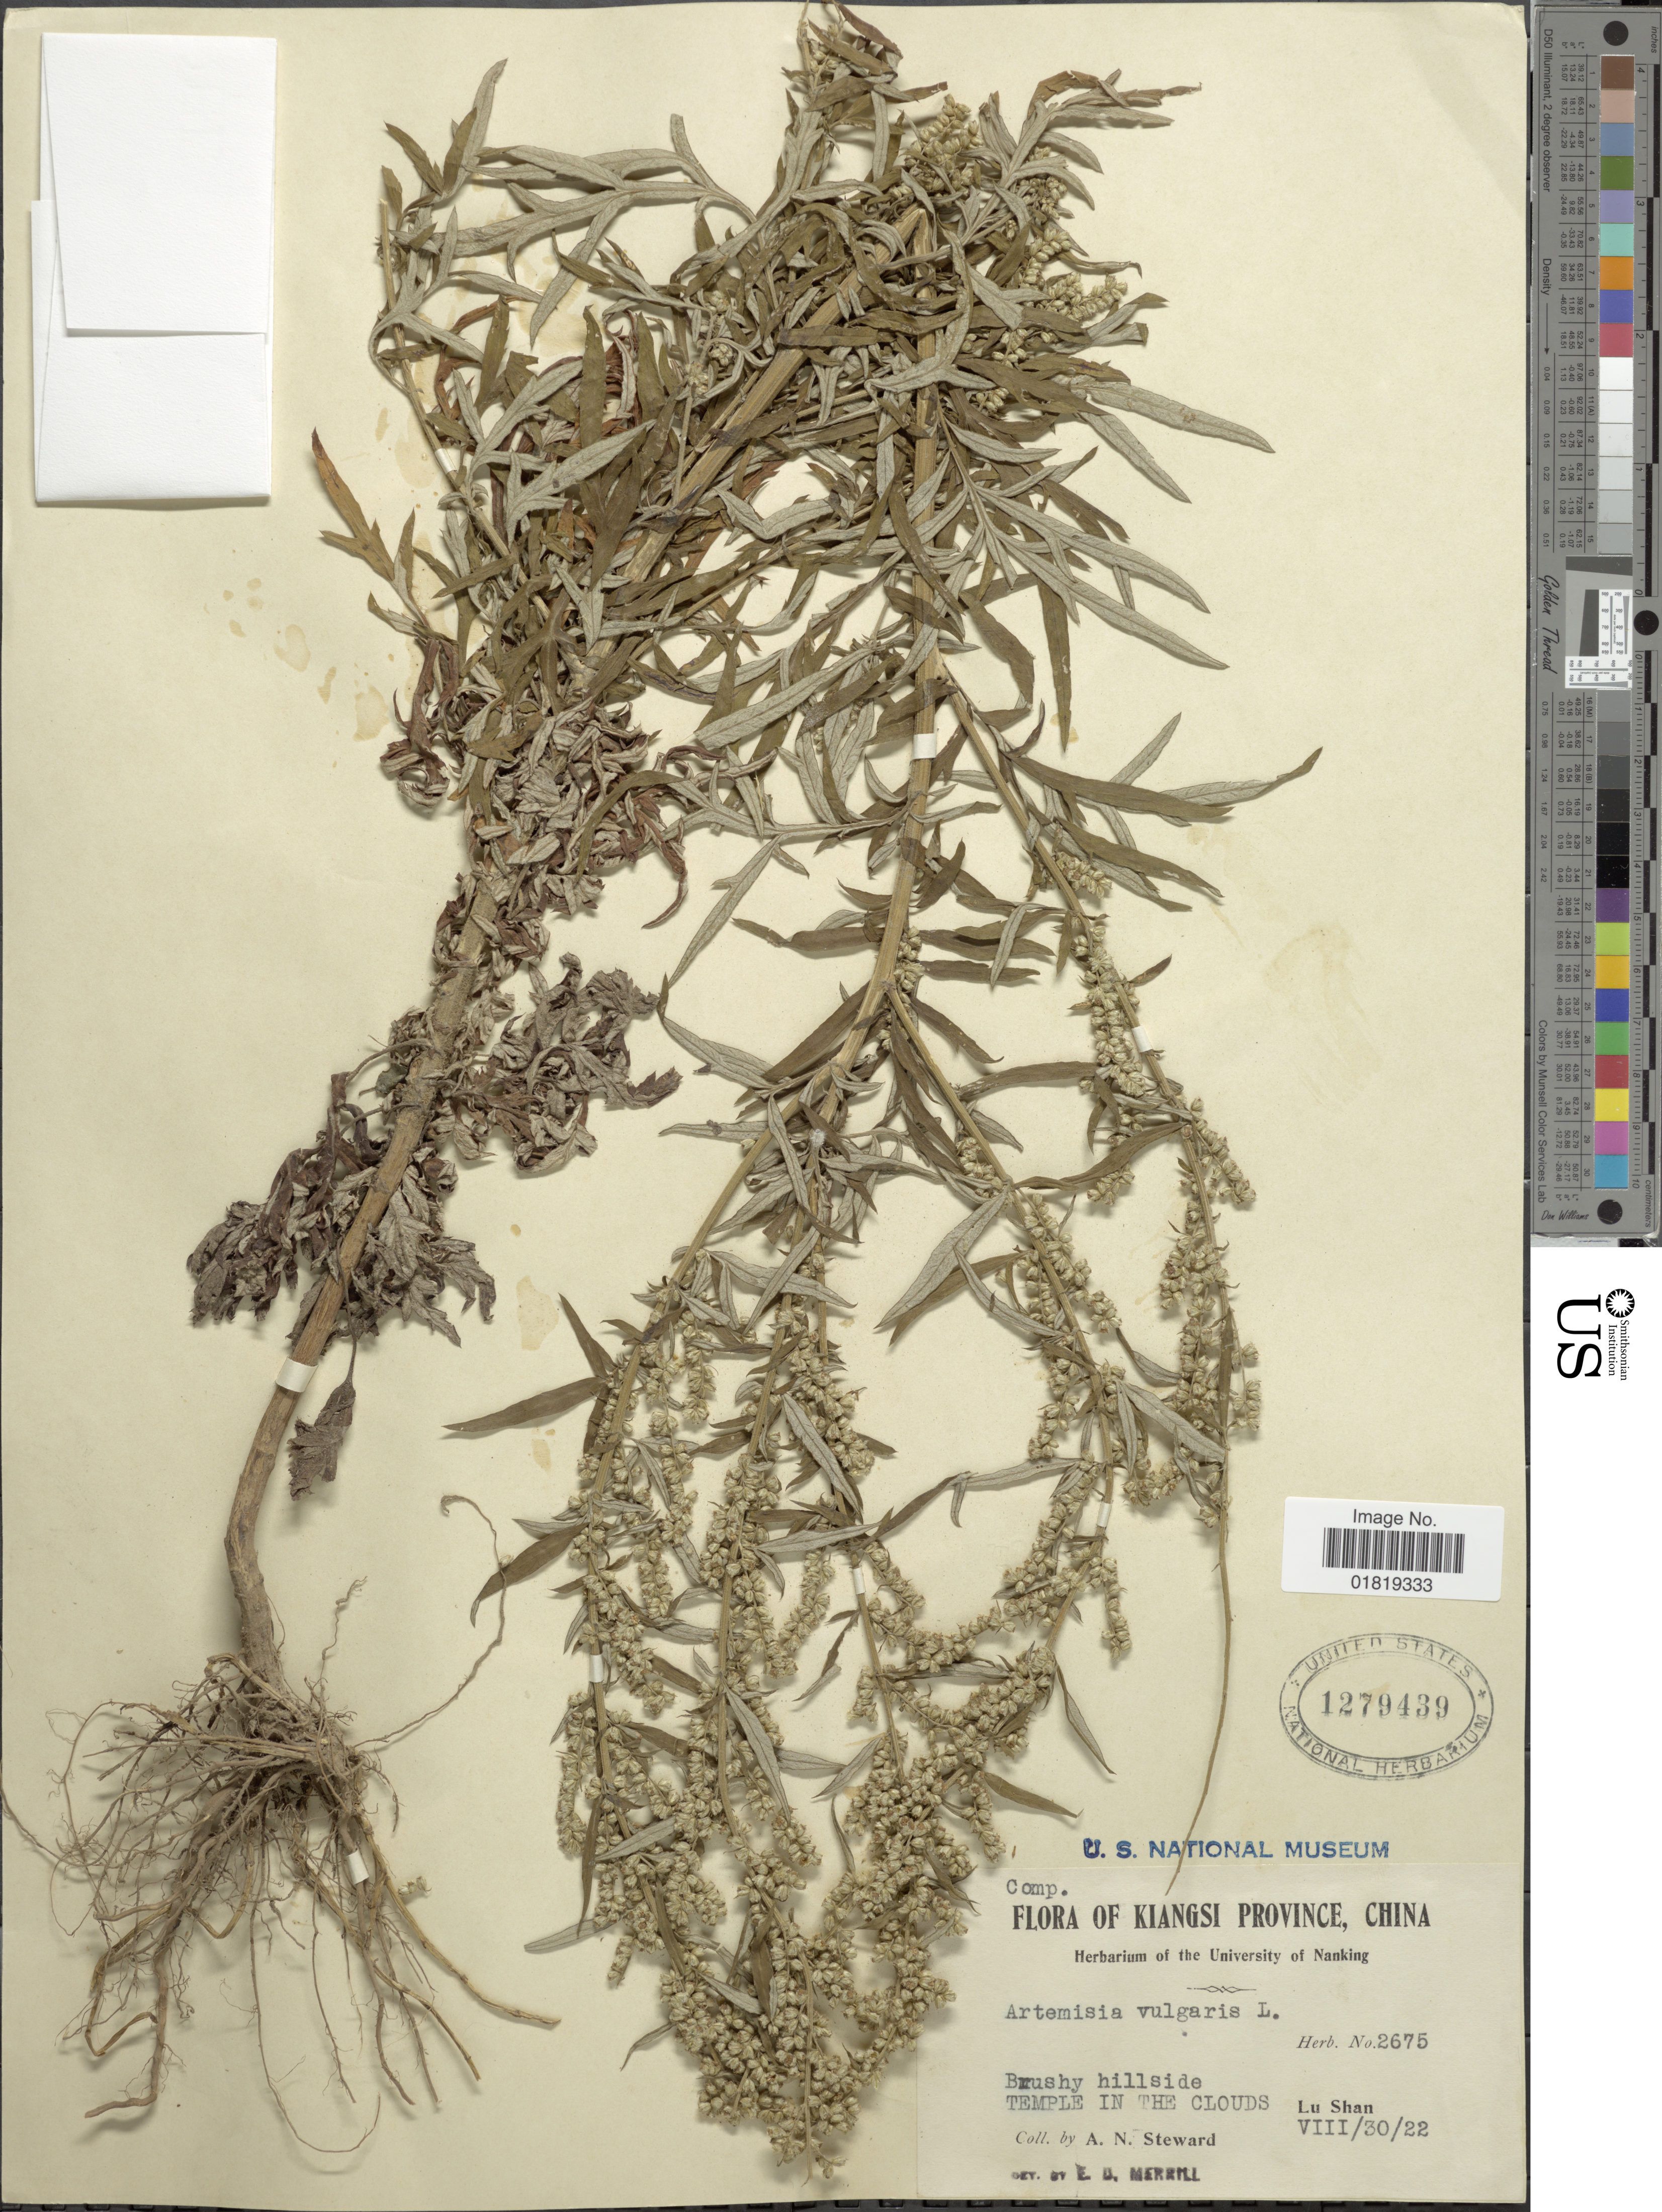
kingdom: Plantae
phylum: Tracheophyta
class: Magnoliopsida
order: Asterales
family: Asteraceae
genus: Artemisia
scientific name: Artemisia vulgaris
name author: L.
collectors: A. N. Steward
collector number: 2675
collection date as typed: Transcribed d/m/y: 30/8/22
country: China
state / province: Jiangxi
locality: Brushy hillside, Temple in the clouds, Lu Shan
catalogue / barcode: US 1279439